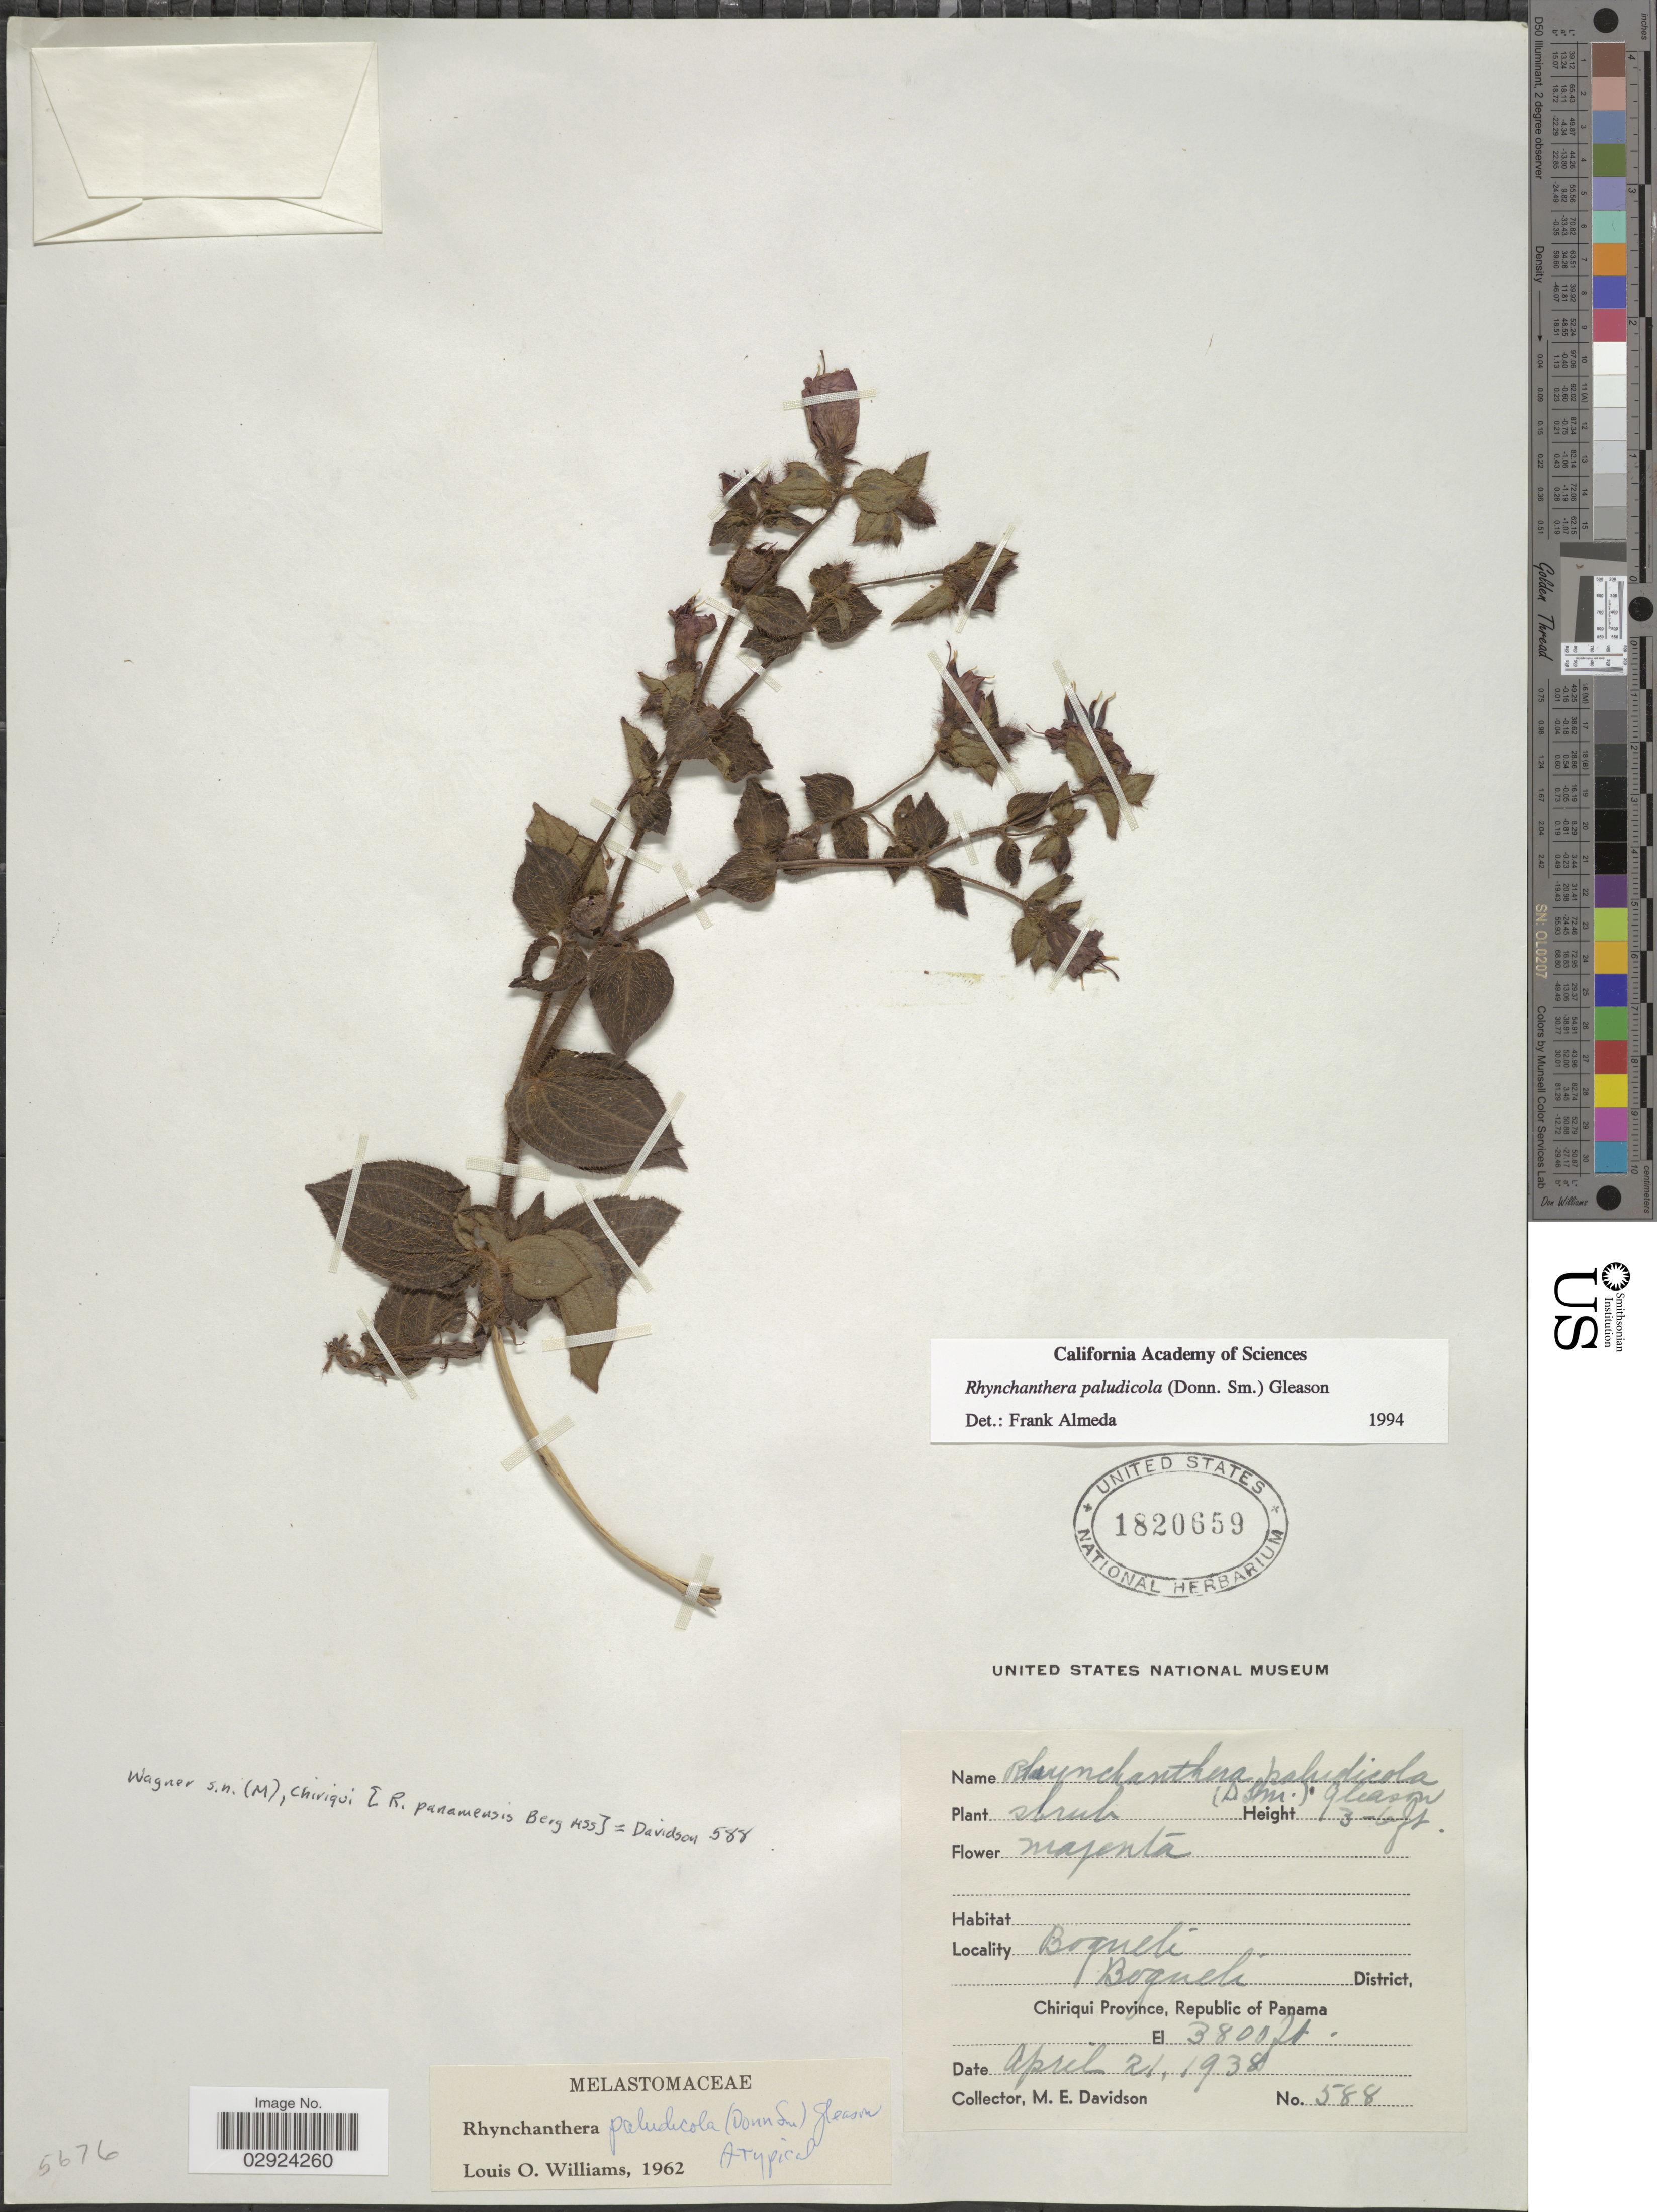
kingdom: Plantae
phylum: Tracheophyta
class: Magnoliopsida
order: Myrtales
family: Melastomataceae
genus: Rhynchanthera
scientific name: Rhynchanthera paludicola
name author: (Donn. Sm.) Gleason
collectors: M. E. Davidson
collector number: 588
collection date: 1938-04-21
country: Panama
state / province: Chiriqui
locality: Boquete, Boquete District, Chiriquí Province, Republic of Panama.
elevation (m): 1158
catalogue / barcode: US 1820659